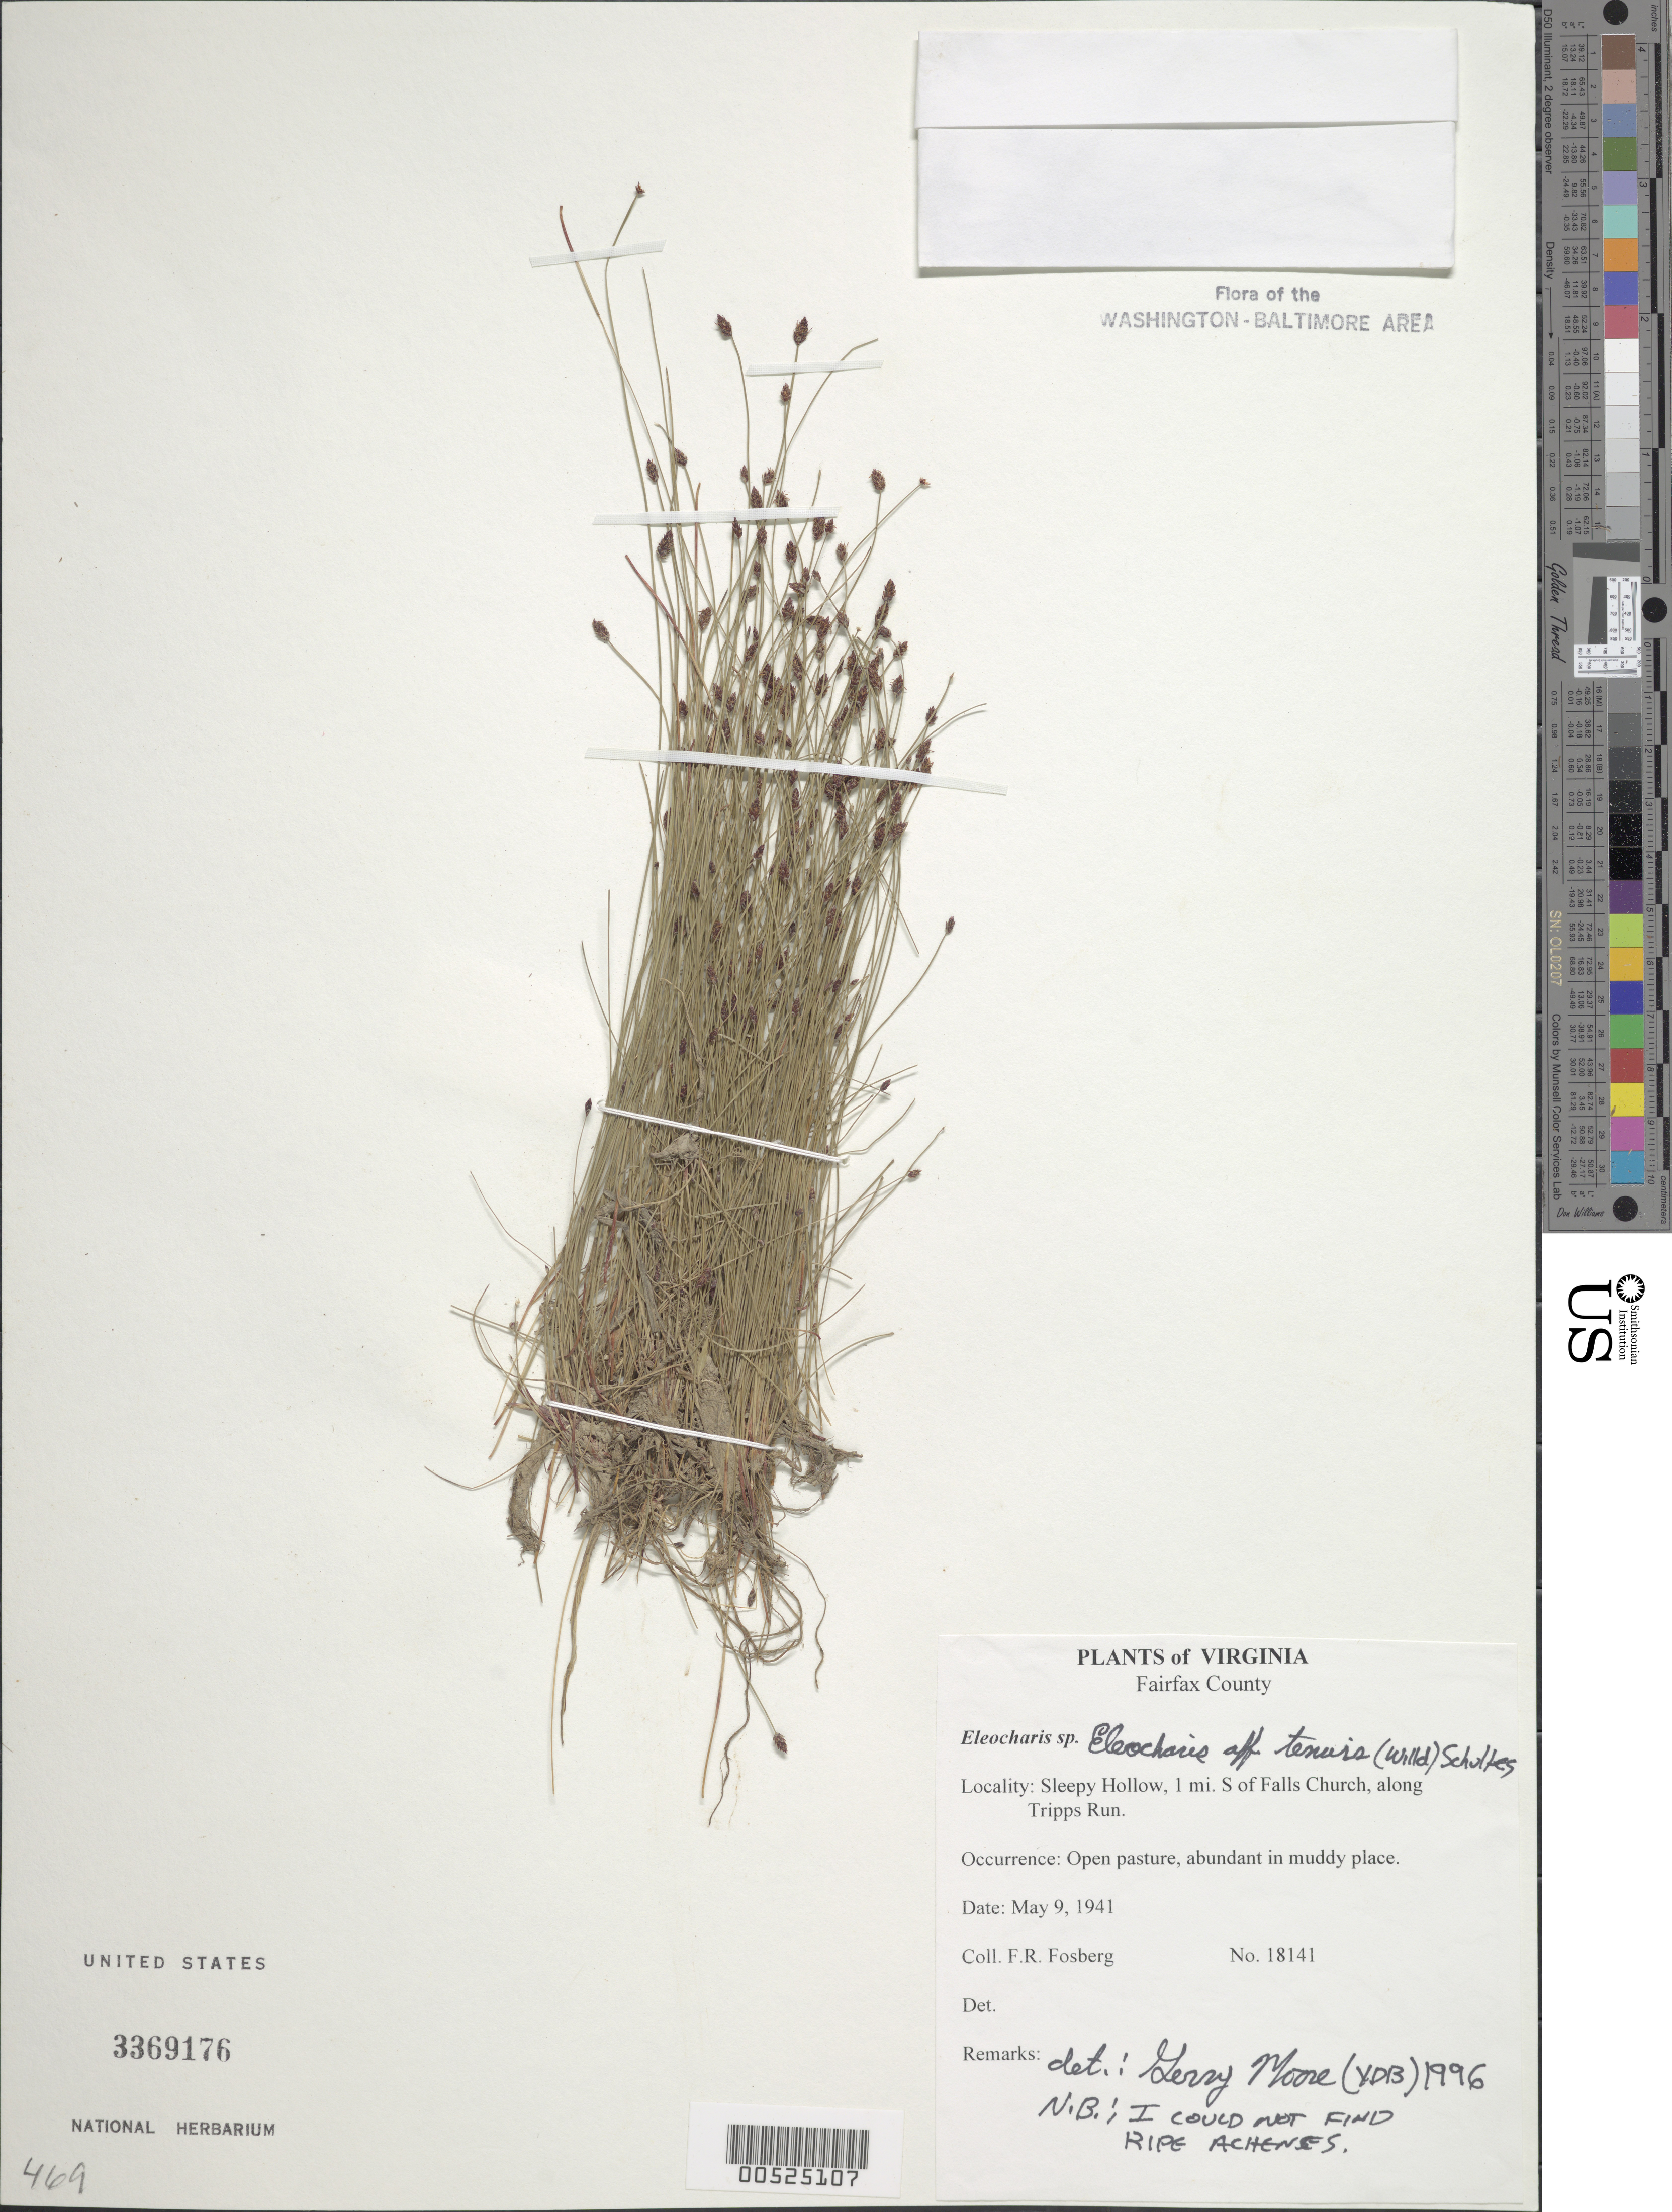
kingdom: Plantae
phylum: Tracheophyta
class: Liliopsida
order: Poales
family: Cyperaceae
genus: Eleocharis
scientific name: Eleocharis tenuis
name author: (Willd.) Schult.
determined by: Moore, G., (VDB), Vanderbilt University Herbarium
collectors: F. R. Fosberg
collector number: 18141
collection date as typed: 09 May 1941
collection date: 1941-05-09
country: United States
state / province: Virginia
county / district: Fairfax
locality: Sleepy Hollow, 1 mi. S of Falls Church, along Tripps Run.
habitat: Open pasture, abundant in muddy place.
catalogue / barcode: US 3369176